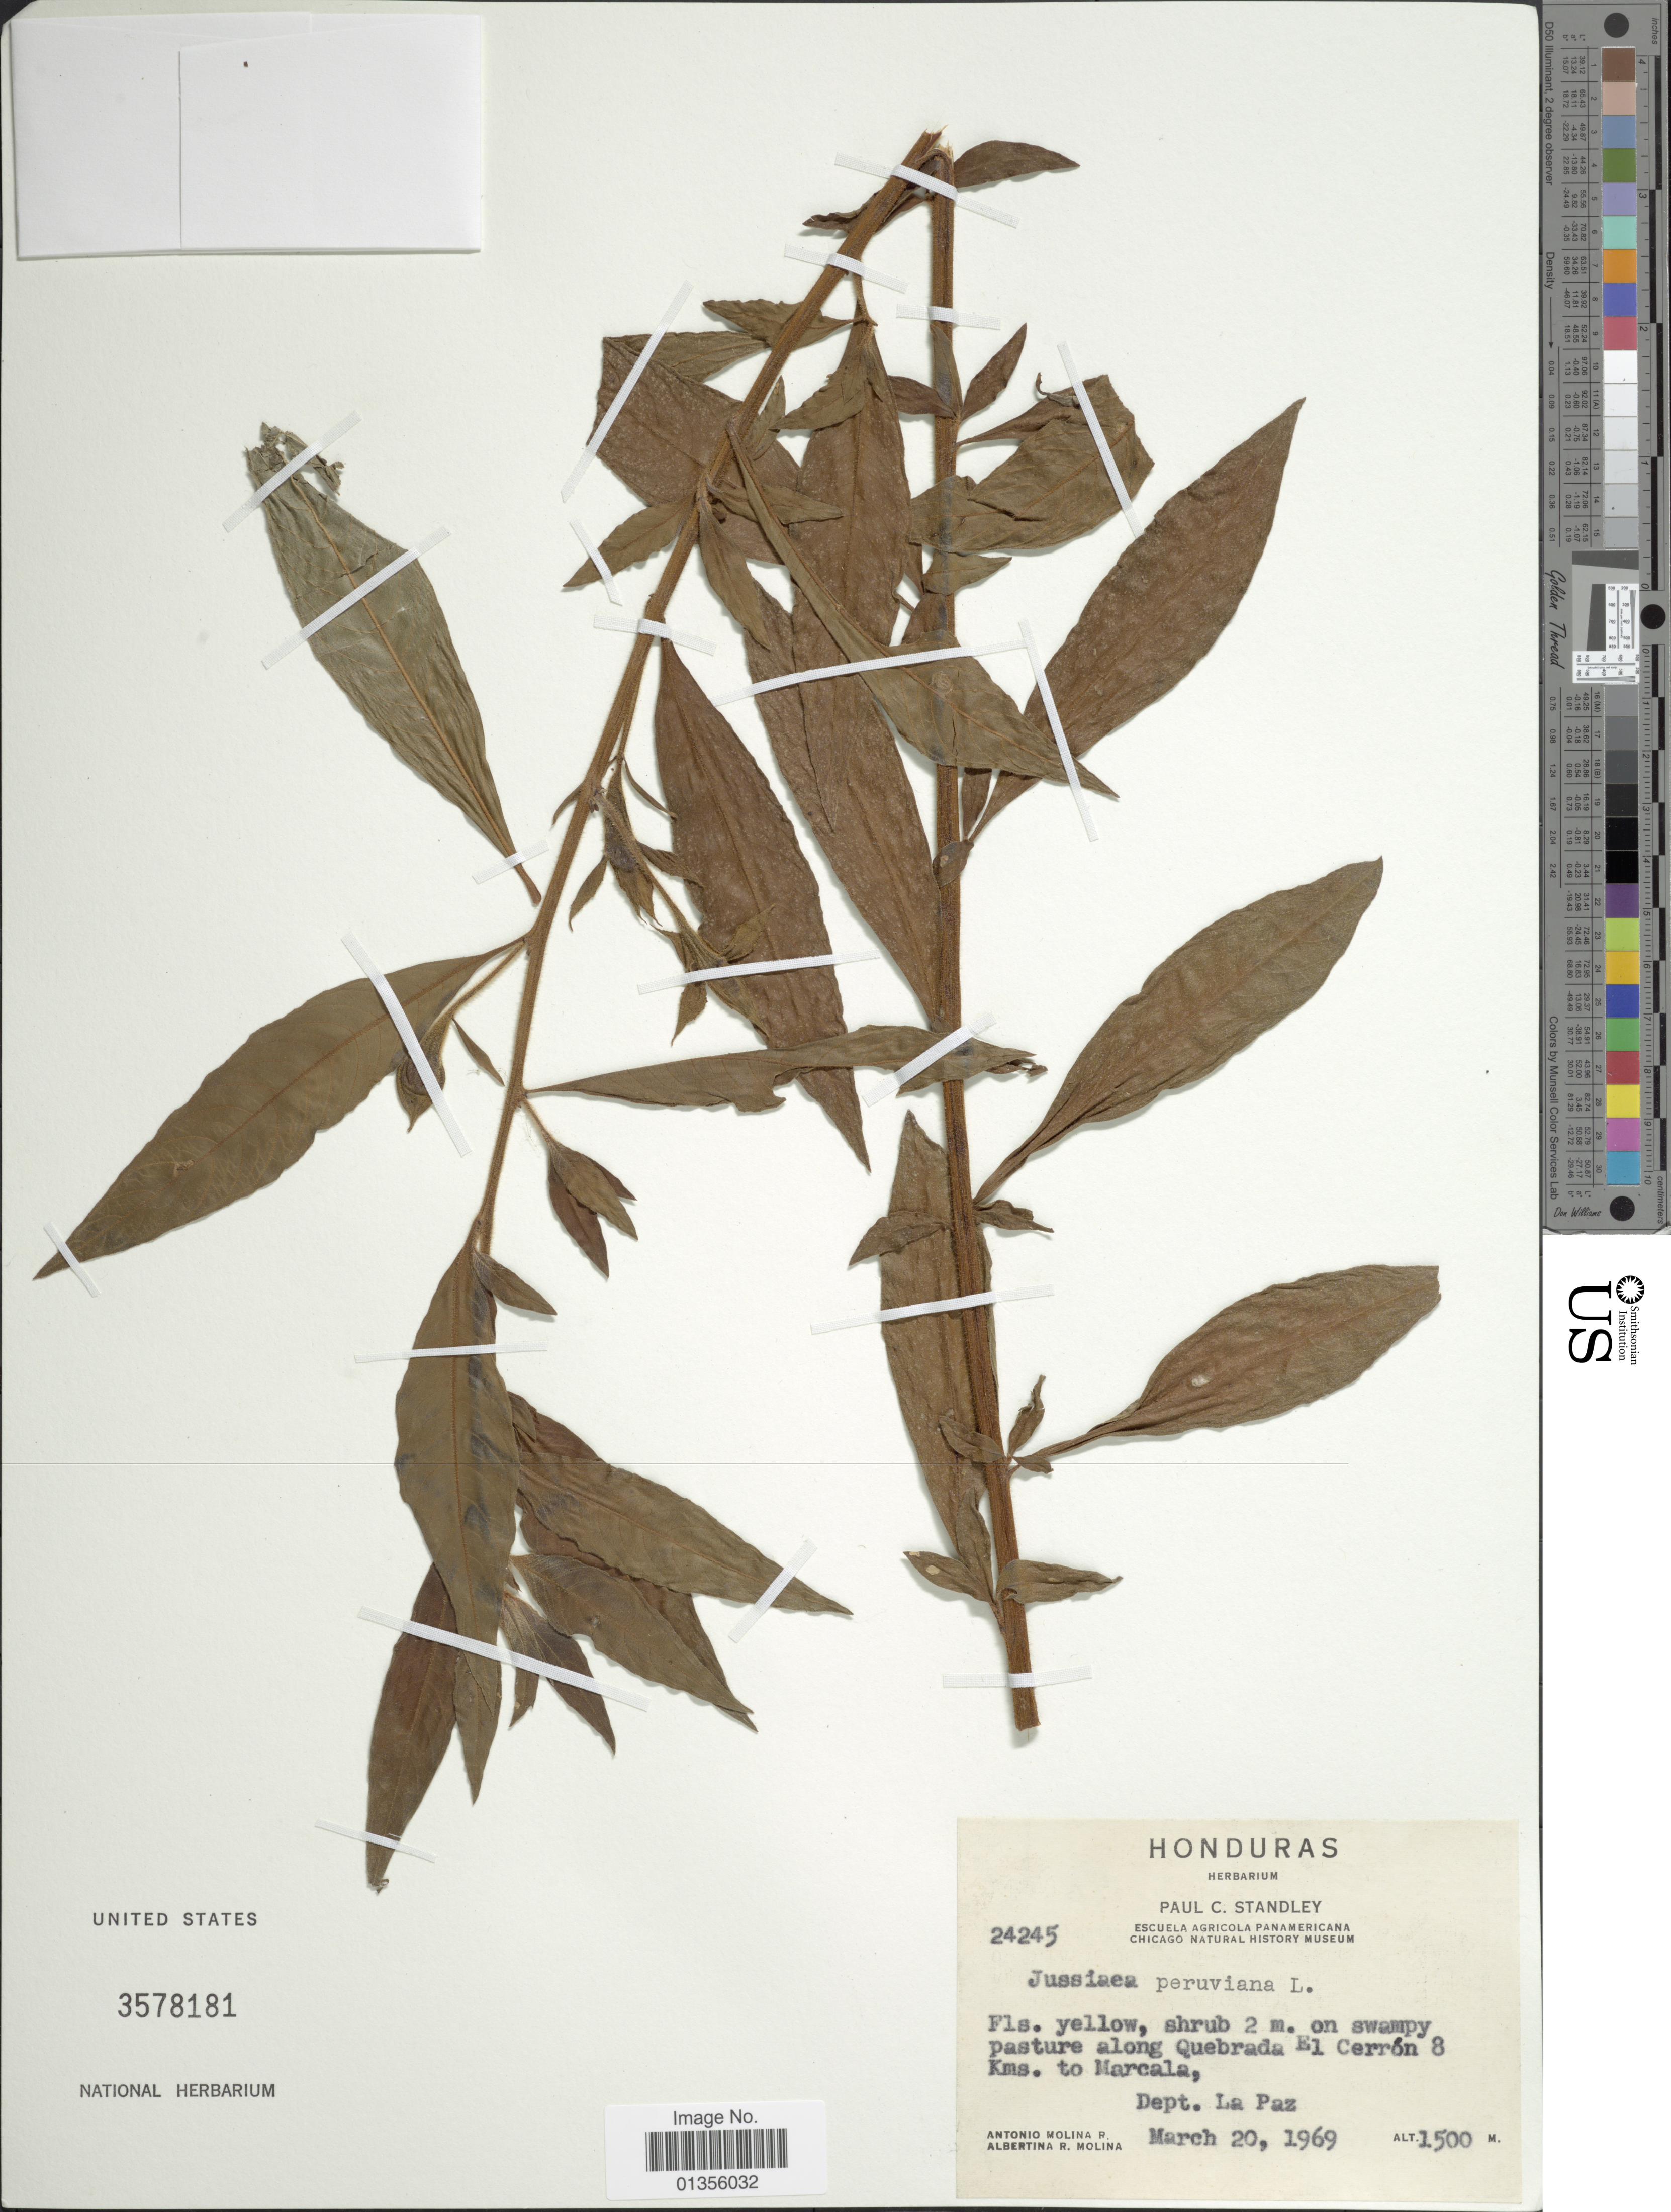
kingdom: Plantae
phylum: Tracheophyta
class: Magnoliopsida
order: Myrtales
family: Onagraceae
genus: Ludwigia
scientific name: Ludwigia peruviana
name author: (L.) H. Hara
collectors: A. Molina R. & A. R. Molina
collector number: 24245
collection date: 1969-03-20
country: Honduras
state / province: La Paz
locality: On swampy pasture along Quebrada El Cerrón 8 Kms. to Marcala, Dept. La Paz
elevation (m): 1500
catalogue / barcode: US 3578181